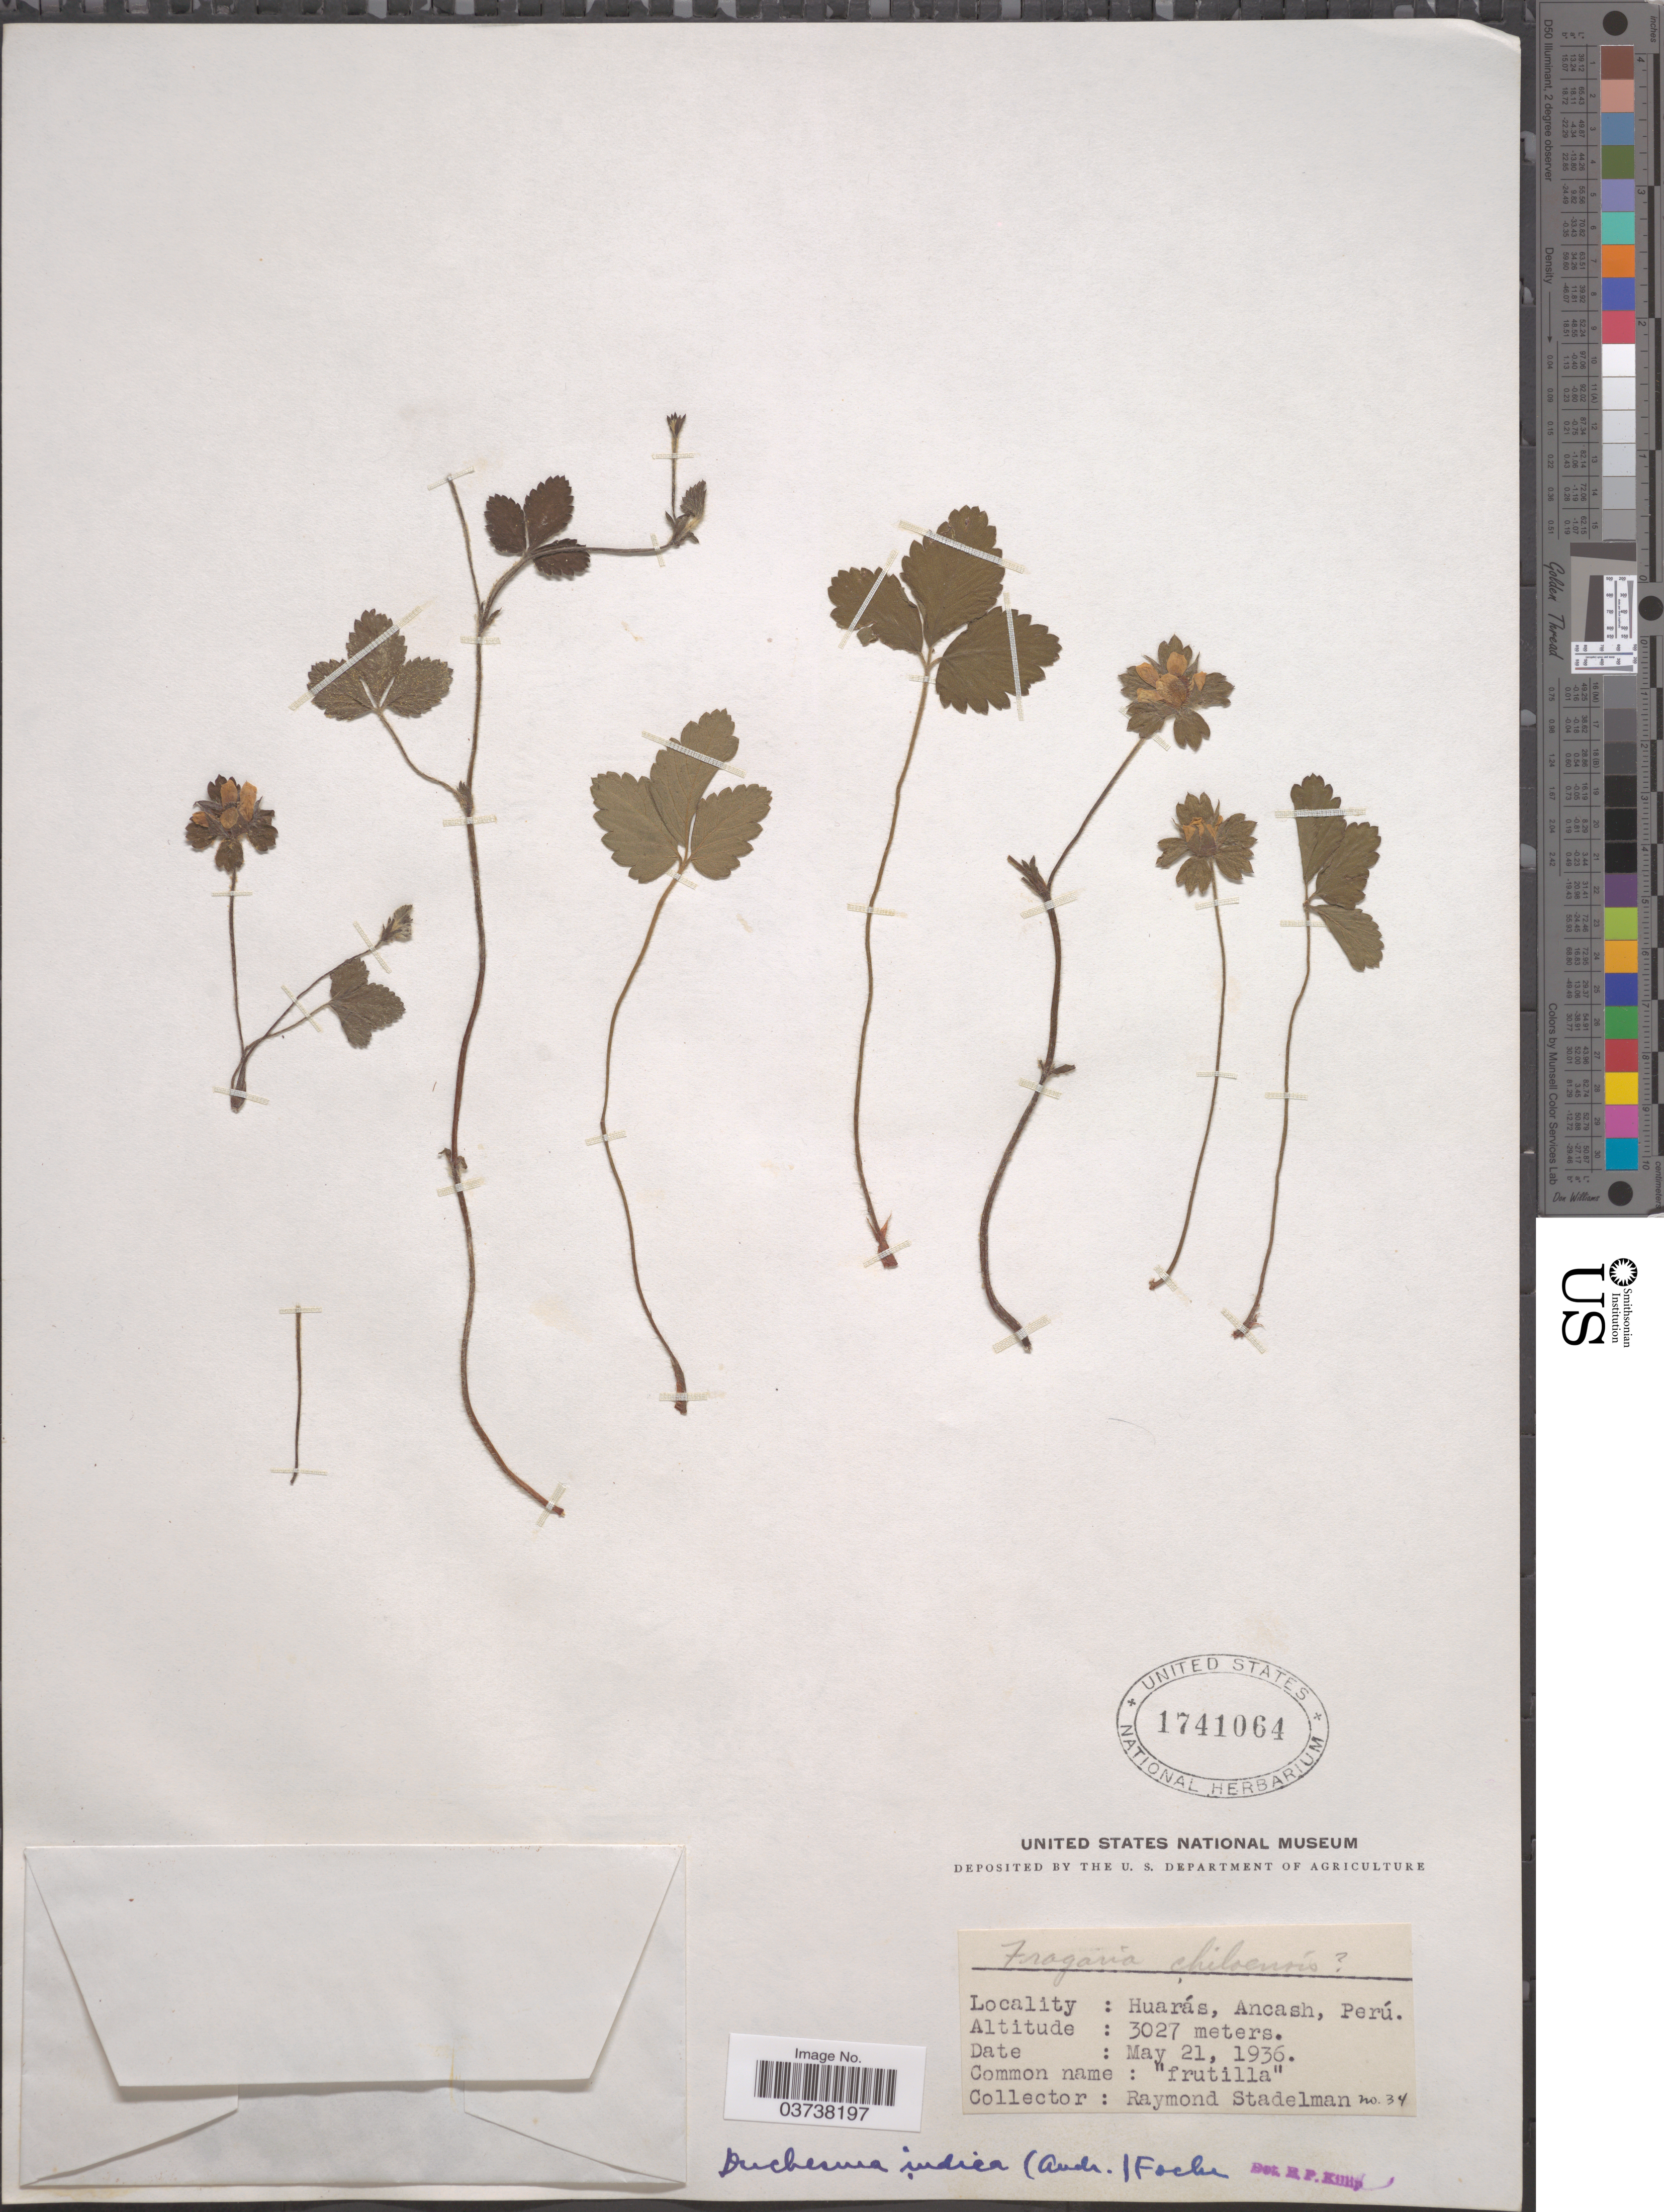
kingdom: Plantae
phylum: Tracheophyta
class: Magnoliopsida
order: Rosales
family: Rosaceae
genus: Potentilla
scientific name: Potentilla indica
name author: (Andrews) Th. Wolf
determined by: Strong, Mark T., (BOT), Smithsonian Institution - National Museum of Natural History (UNITED STATES)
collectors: R. Stadelman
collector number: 34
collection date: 1936-05-21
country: Peru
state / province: Ancash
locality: Huarás.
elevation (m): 3027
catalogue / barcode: US 1741064